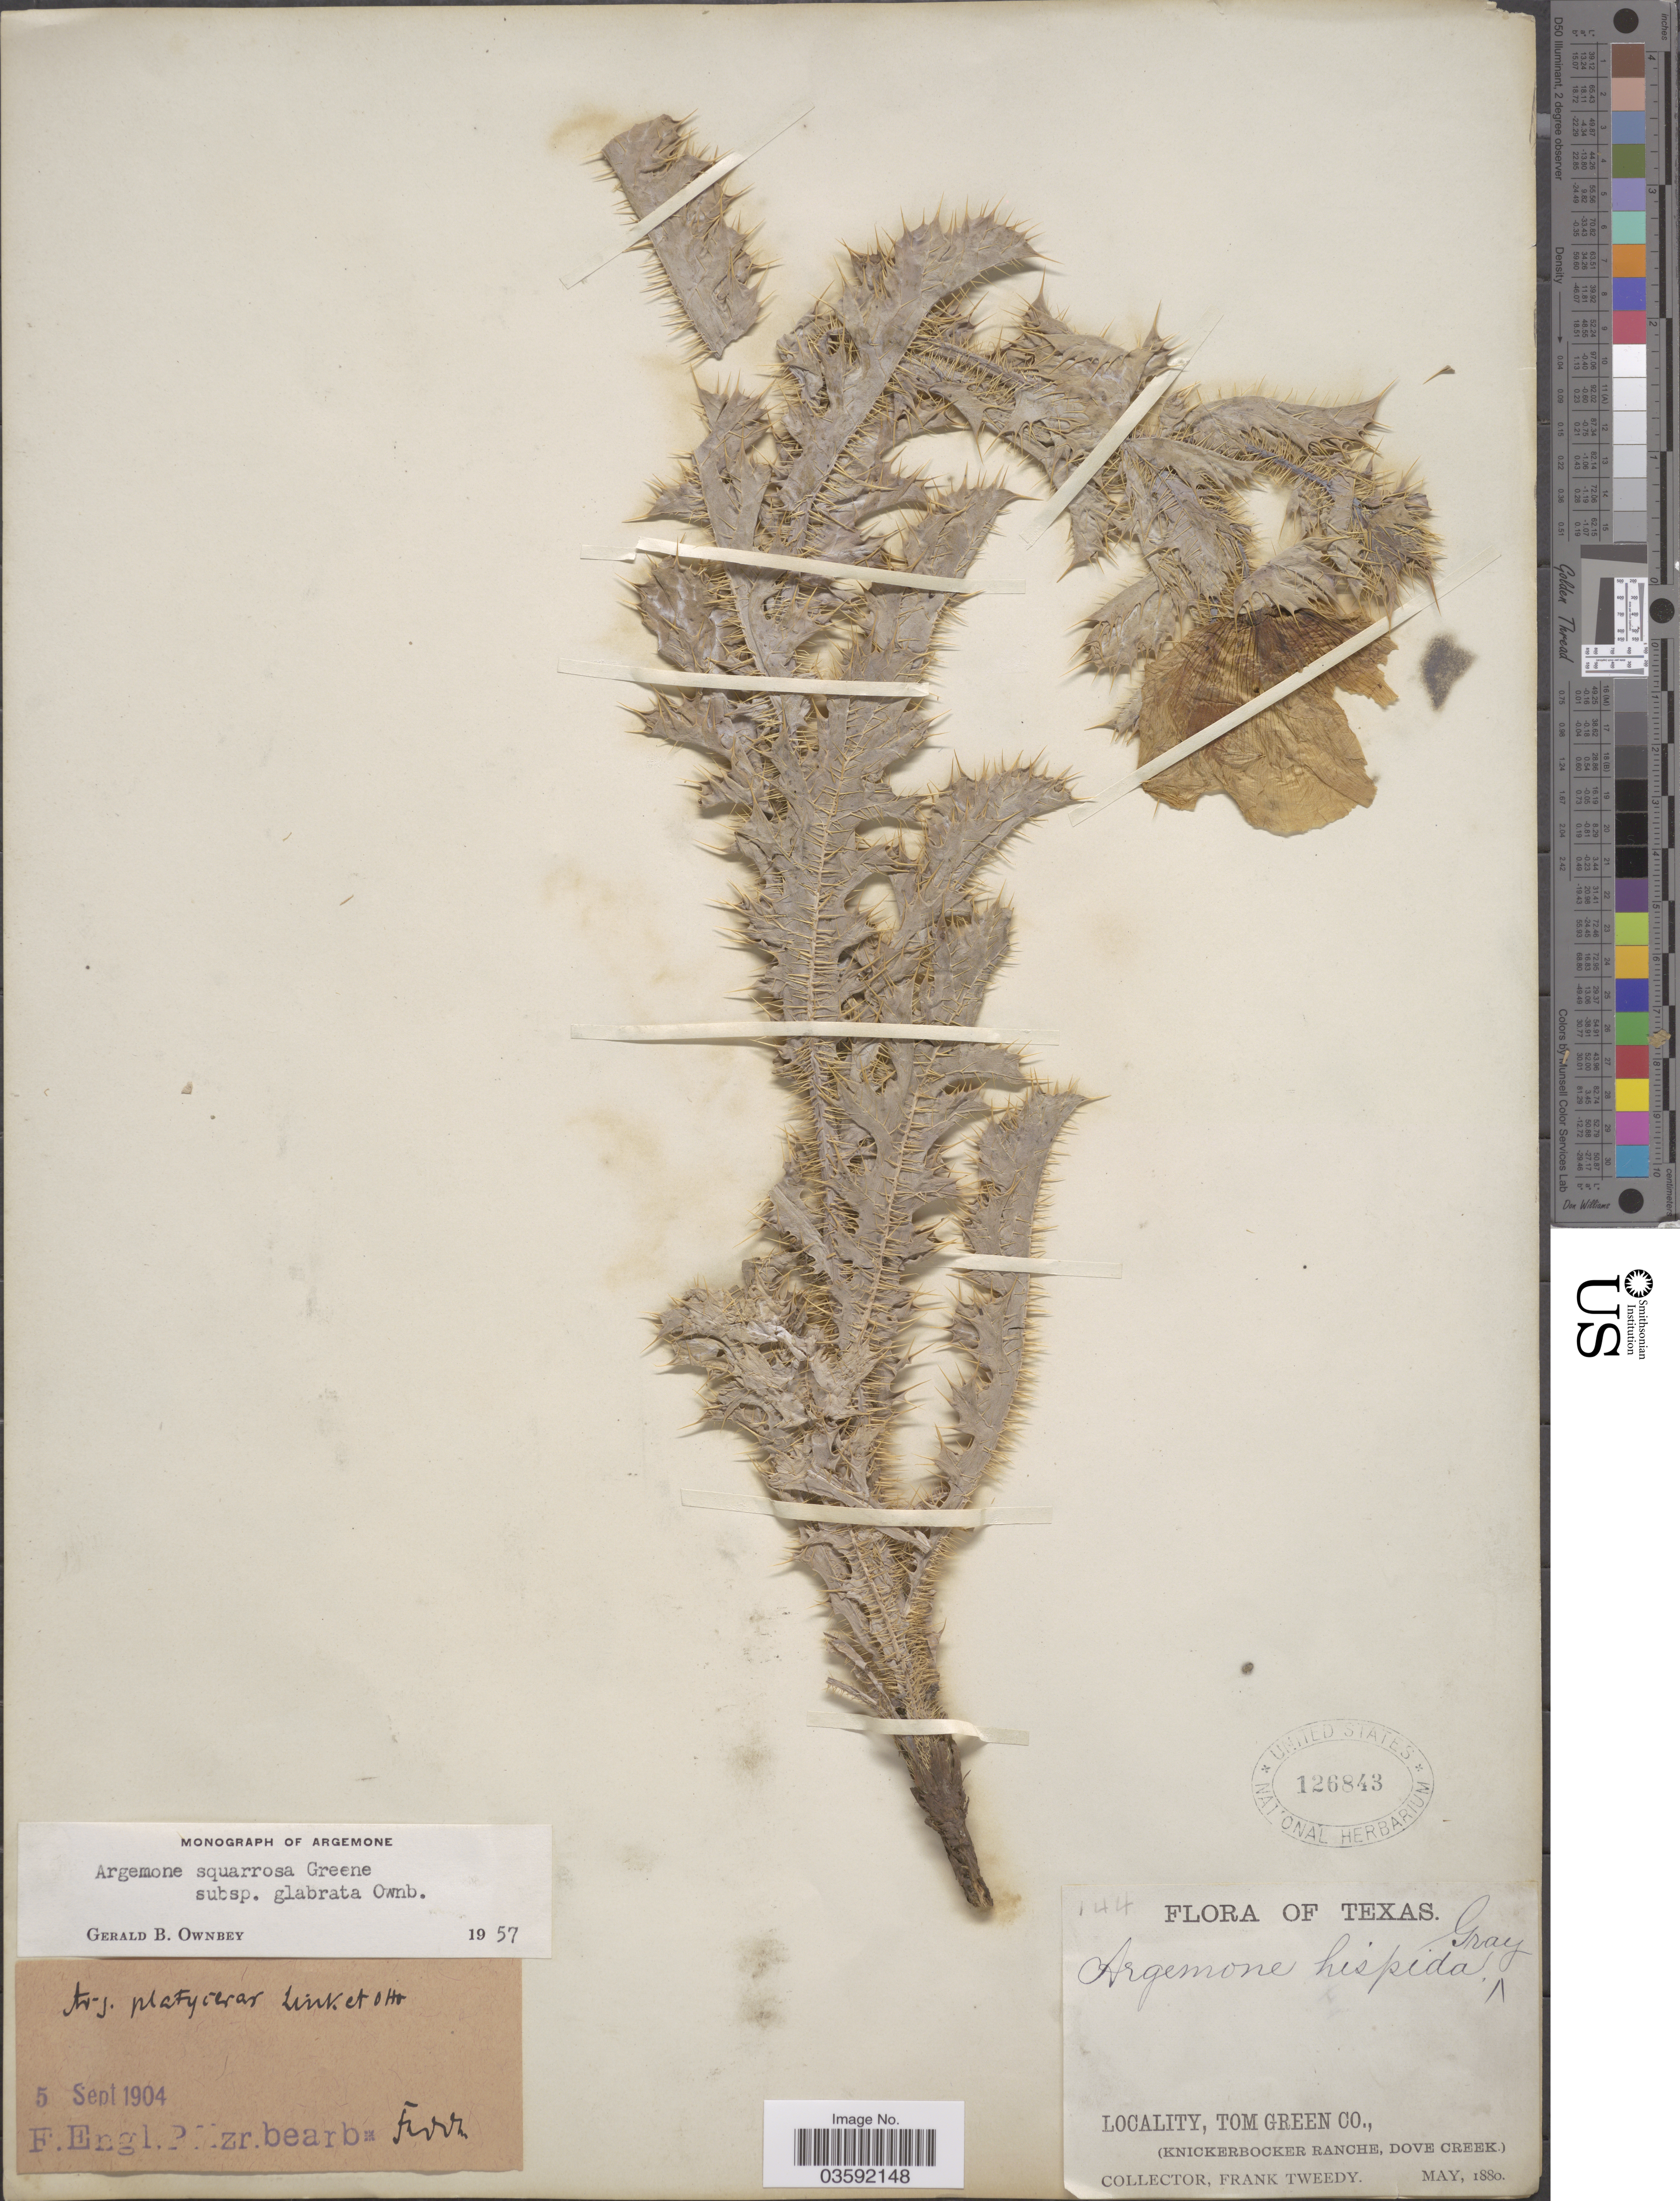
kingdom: Plantae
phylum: Tracheophyta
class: Magnoliopsida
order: Ranunculales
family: Papaveraceae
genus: Argemone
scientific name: Argemone squarrosa subsp. glabrata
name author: G.B. Ownbey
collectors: F. Tweedy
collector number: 144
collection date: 1880-05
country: United States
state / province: Texas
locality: Tom Green Co., (Knickerbocker Ranche, Dove Creek).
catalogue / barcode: US 126843